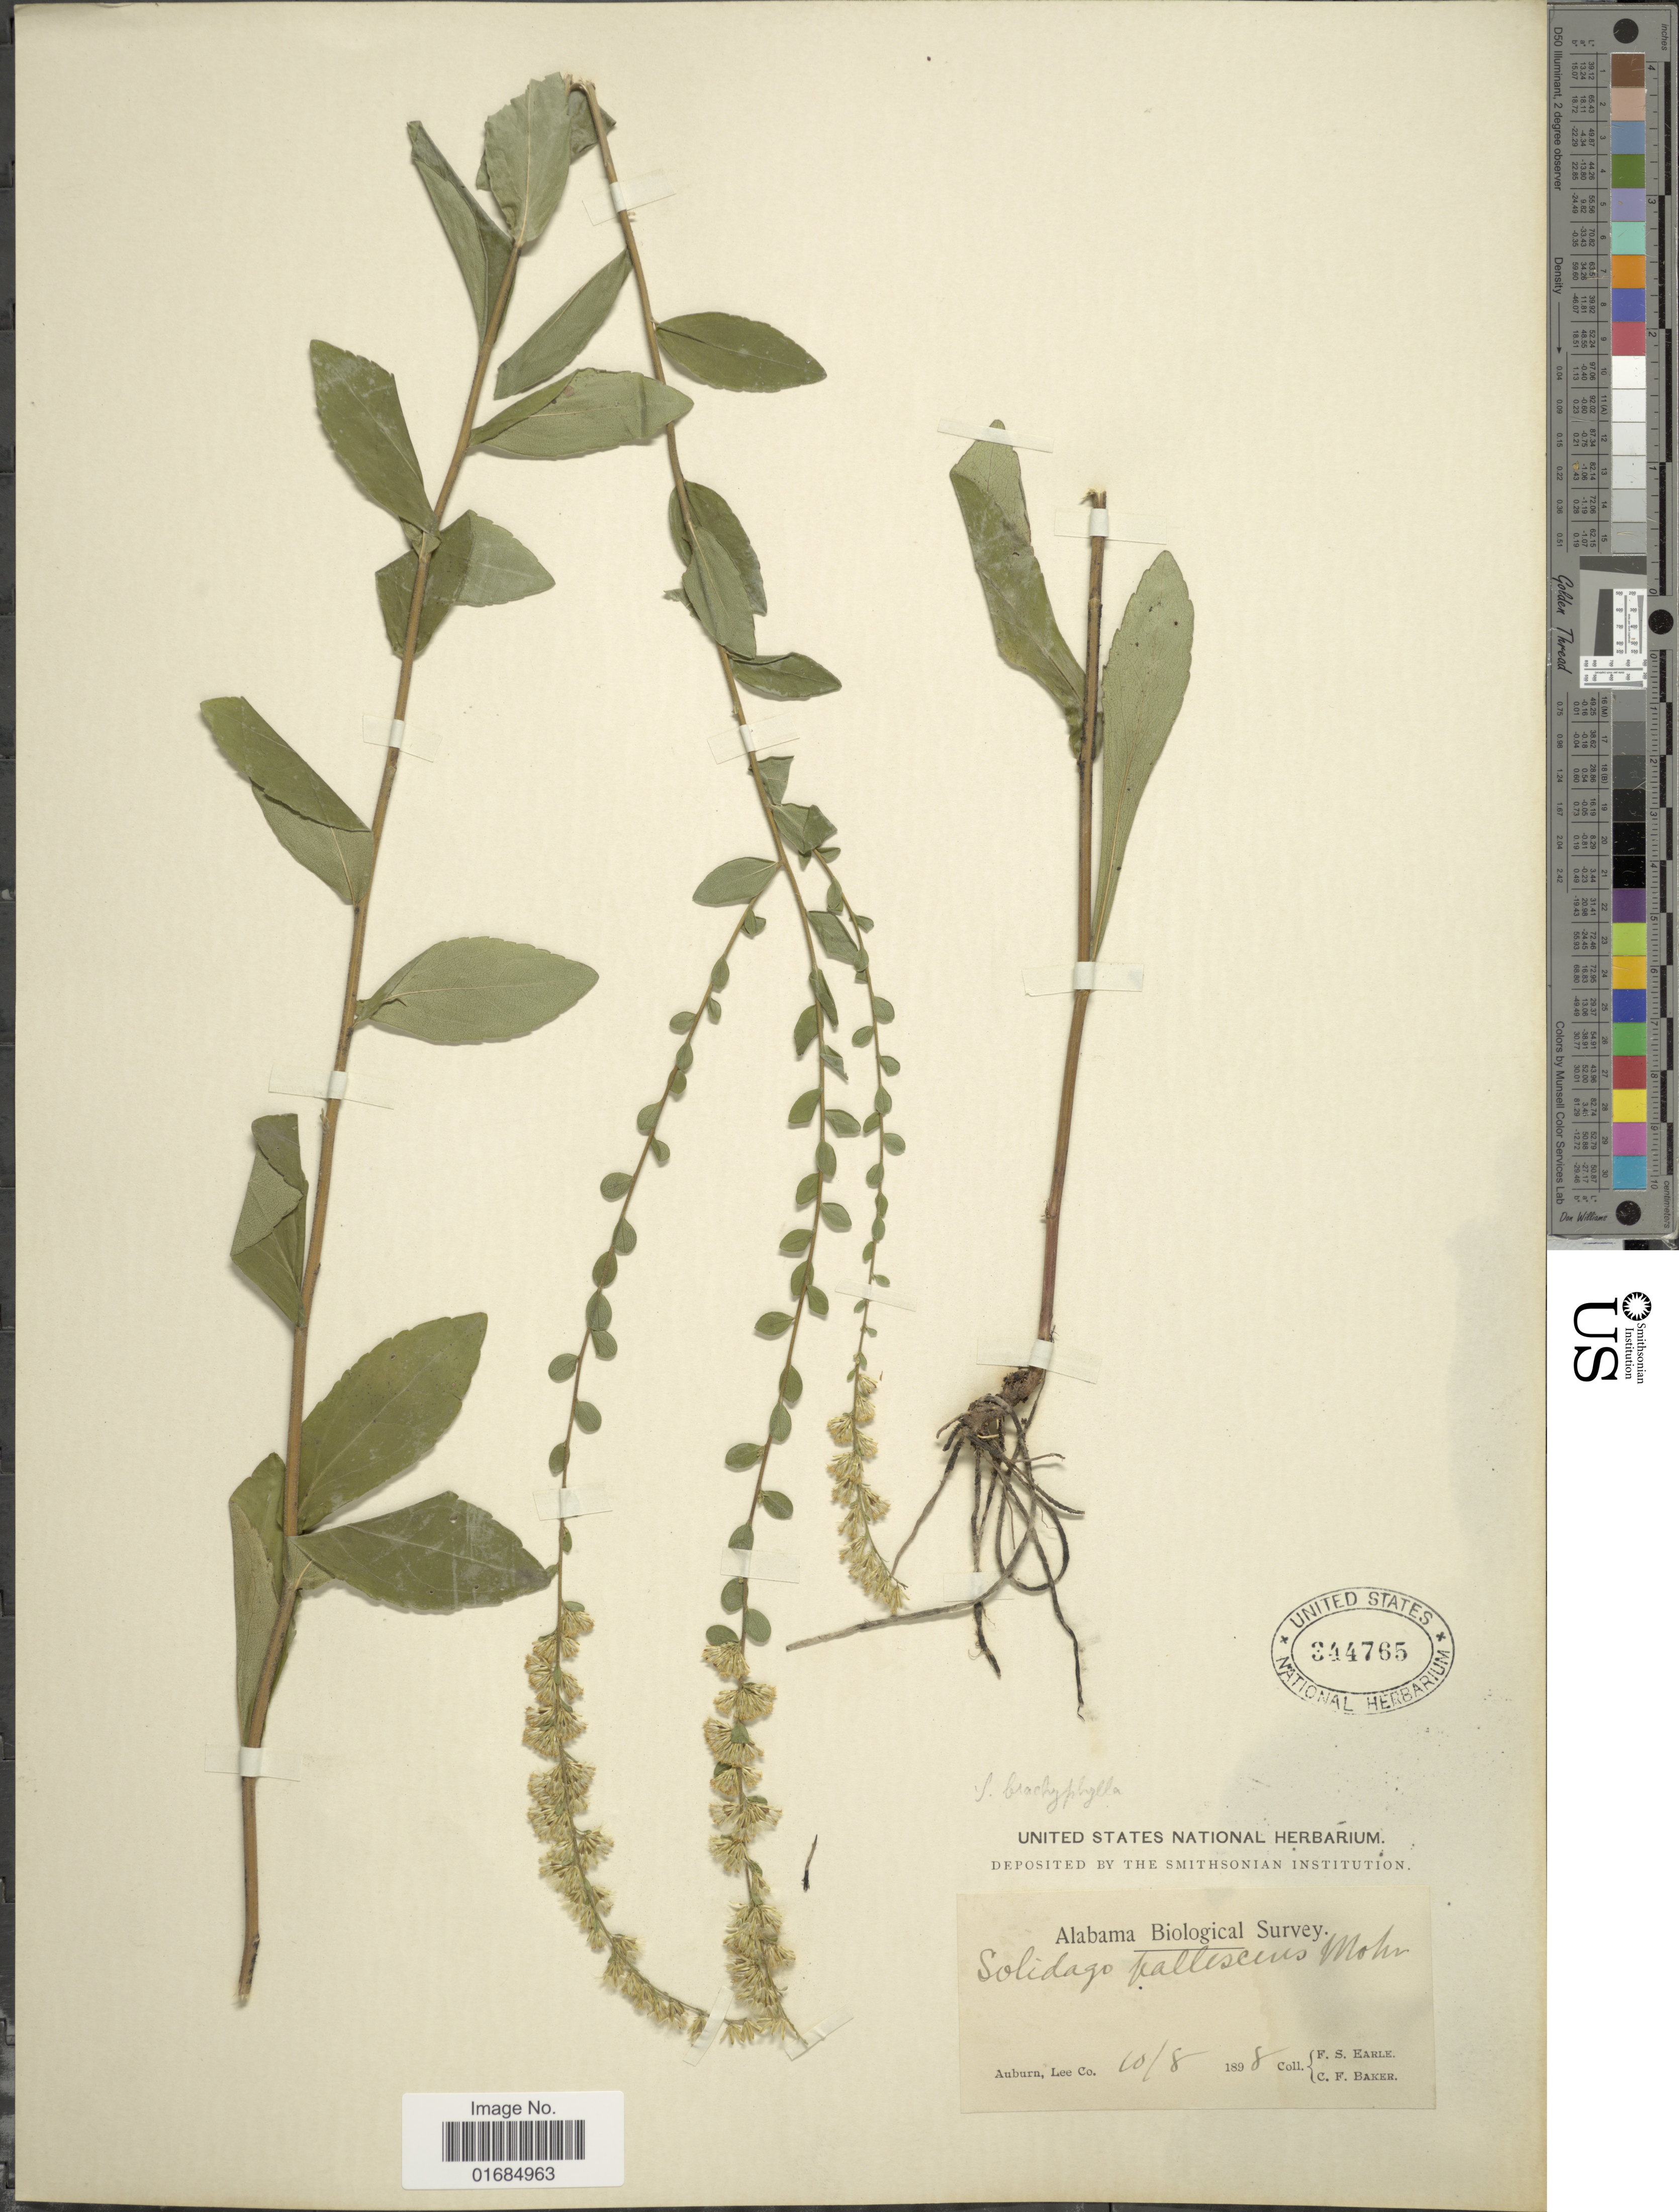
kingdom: Plantae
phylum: Tracheophyta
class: Magnoliopsida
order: Asterales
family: Asteraceae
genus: Solidago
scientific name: Solidago brachyphylla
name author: Chapman ex Torr. & A. Gray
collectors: F. S. Earle & C. F. Baker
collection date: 1898-08-10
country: United States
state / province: Alabama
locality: Auburn, Lee Co.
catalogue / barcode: US 344765